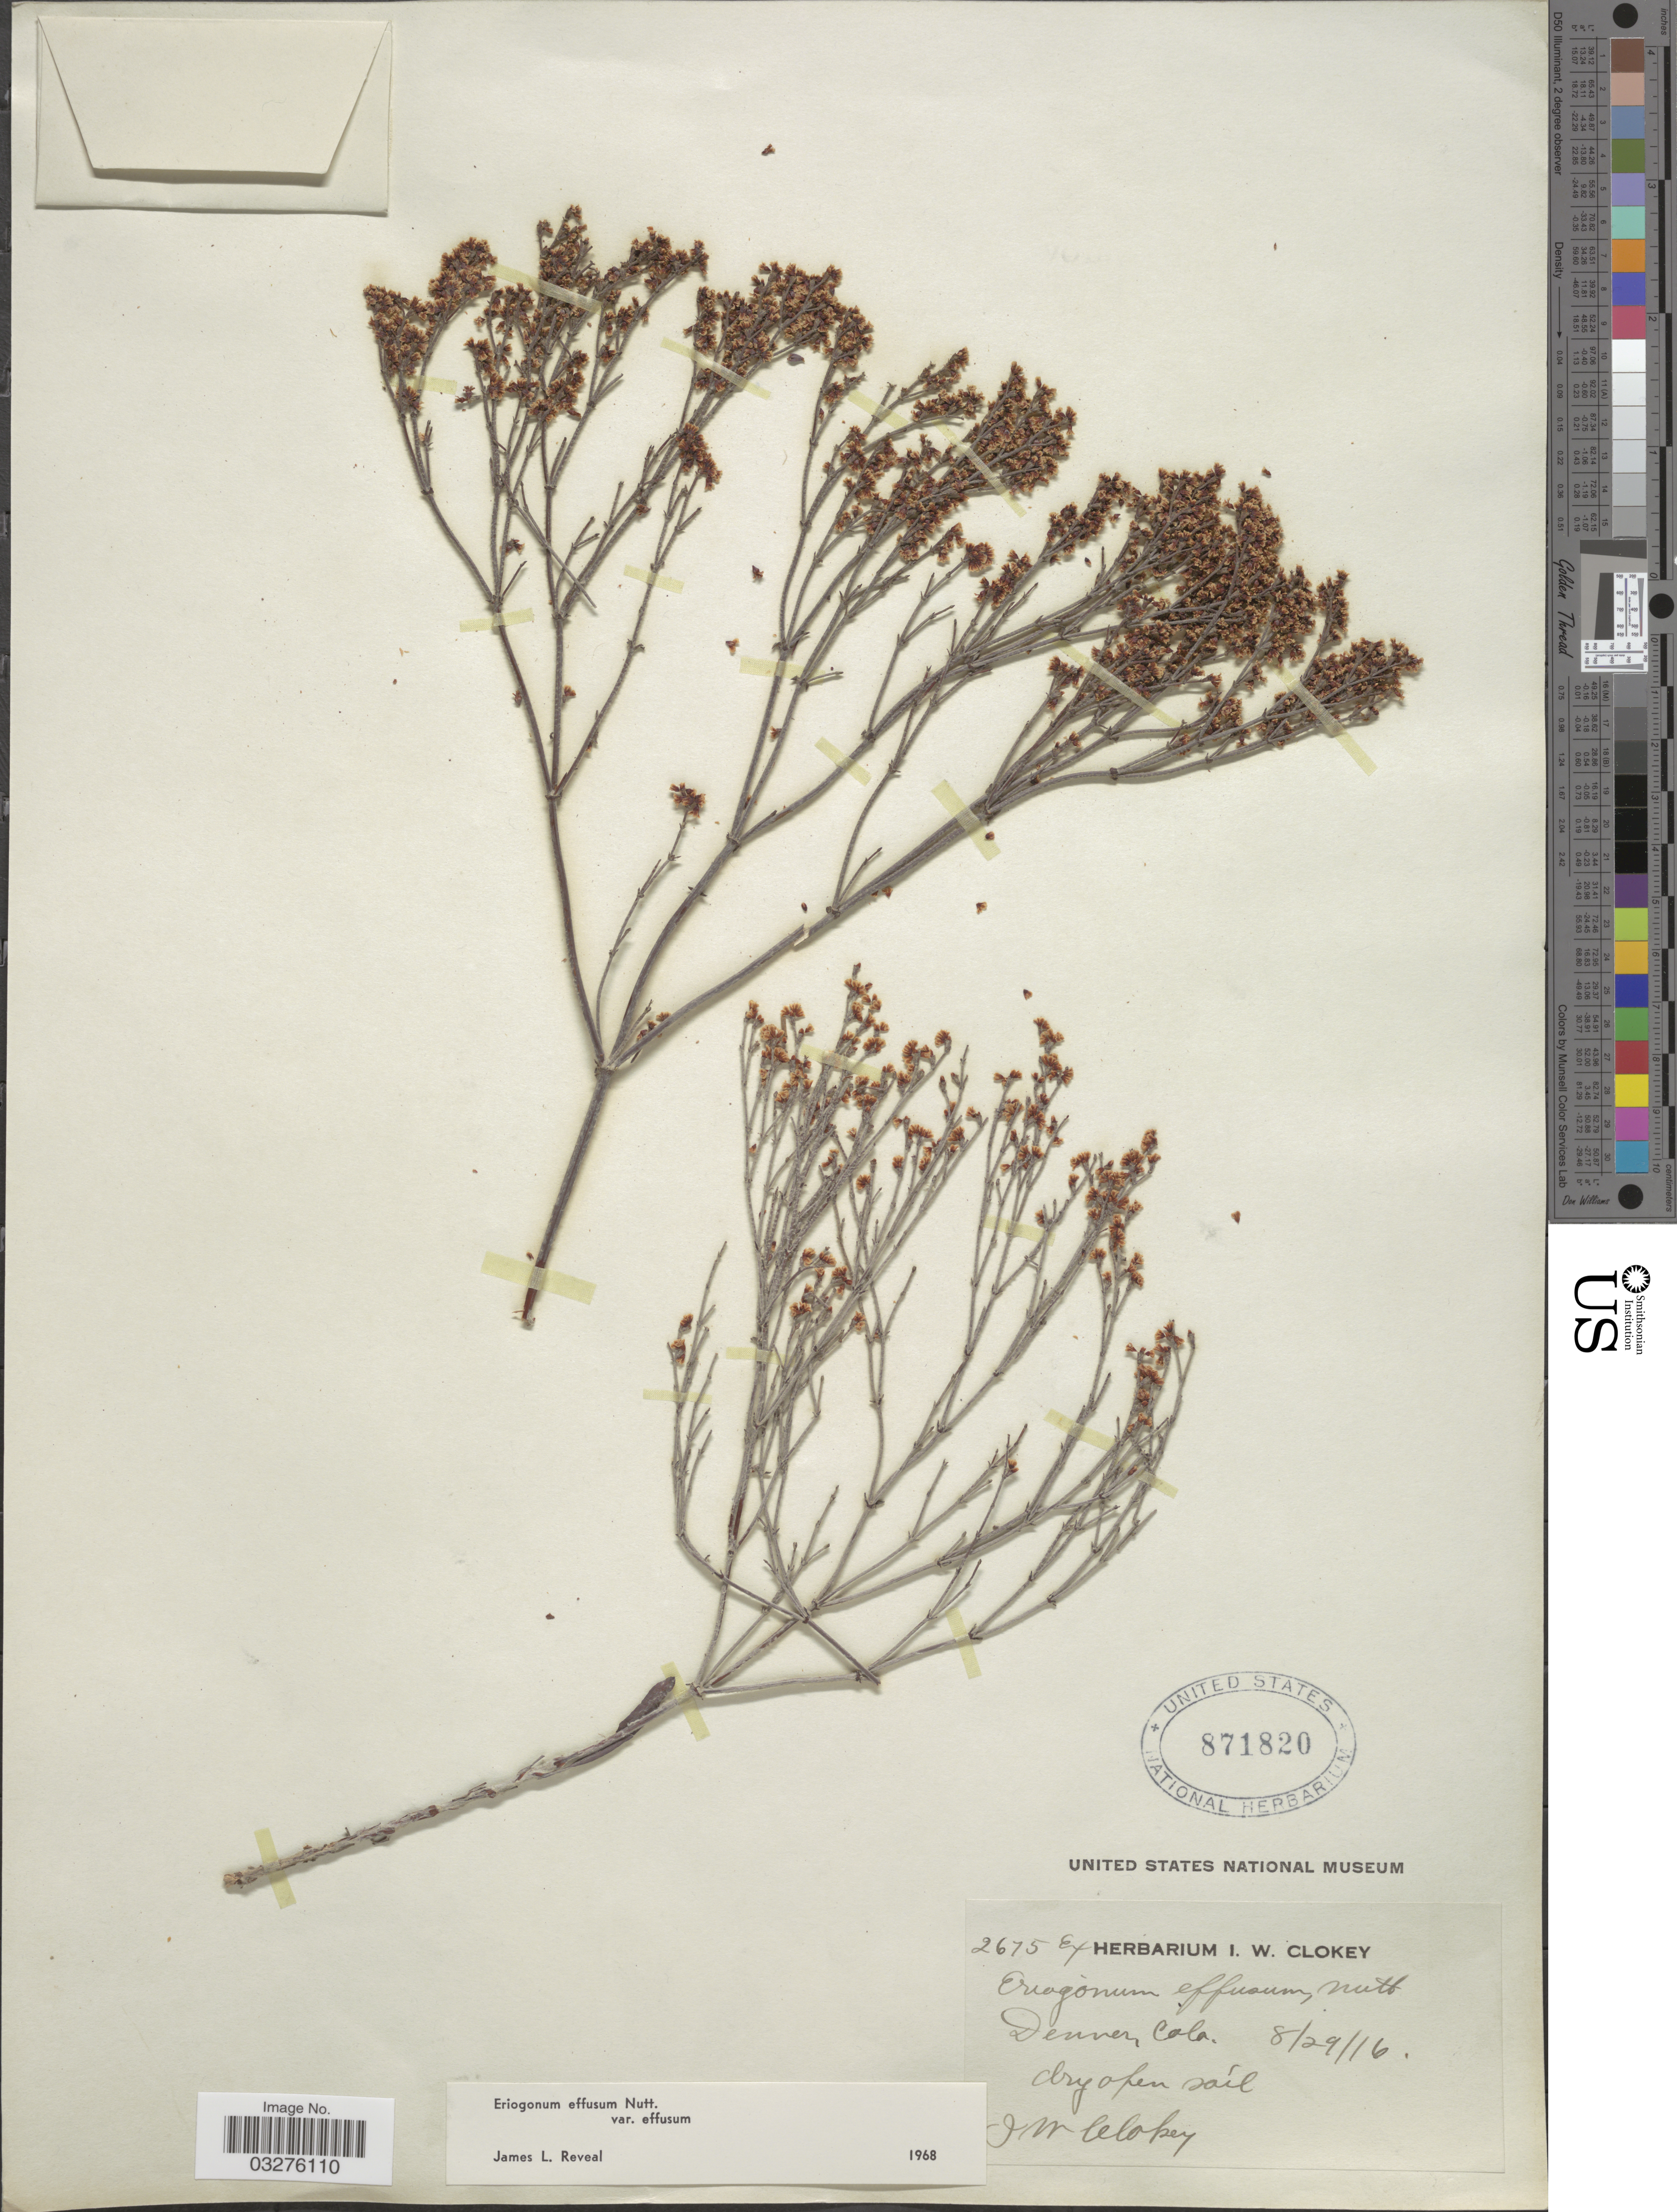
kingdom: Plantae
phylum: Tracheophyta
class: Magnoliopsida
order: Caryophyllales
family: Polygonaceae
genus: Eriogonum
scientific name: Eriogonum effusum var. effusum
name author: Nutt.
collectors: I. W. Clokey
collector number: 2675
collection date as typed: Transcribed d/m/y: 29/8/16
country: United States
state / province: Colorado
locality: Denver.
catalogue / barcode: US 871820